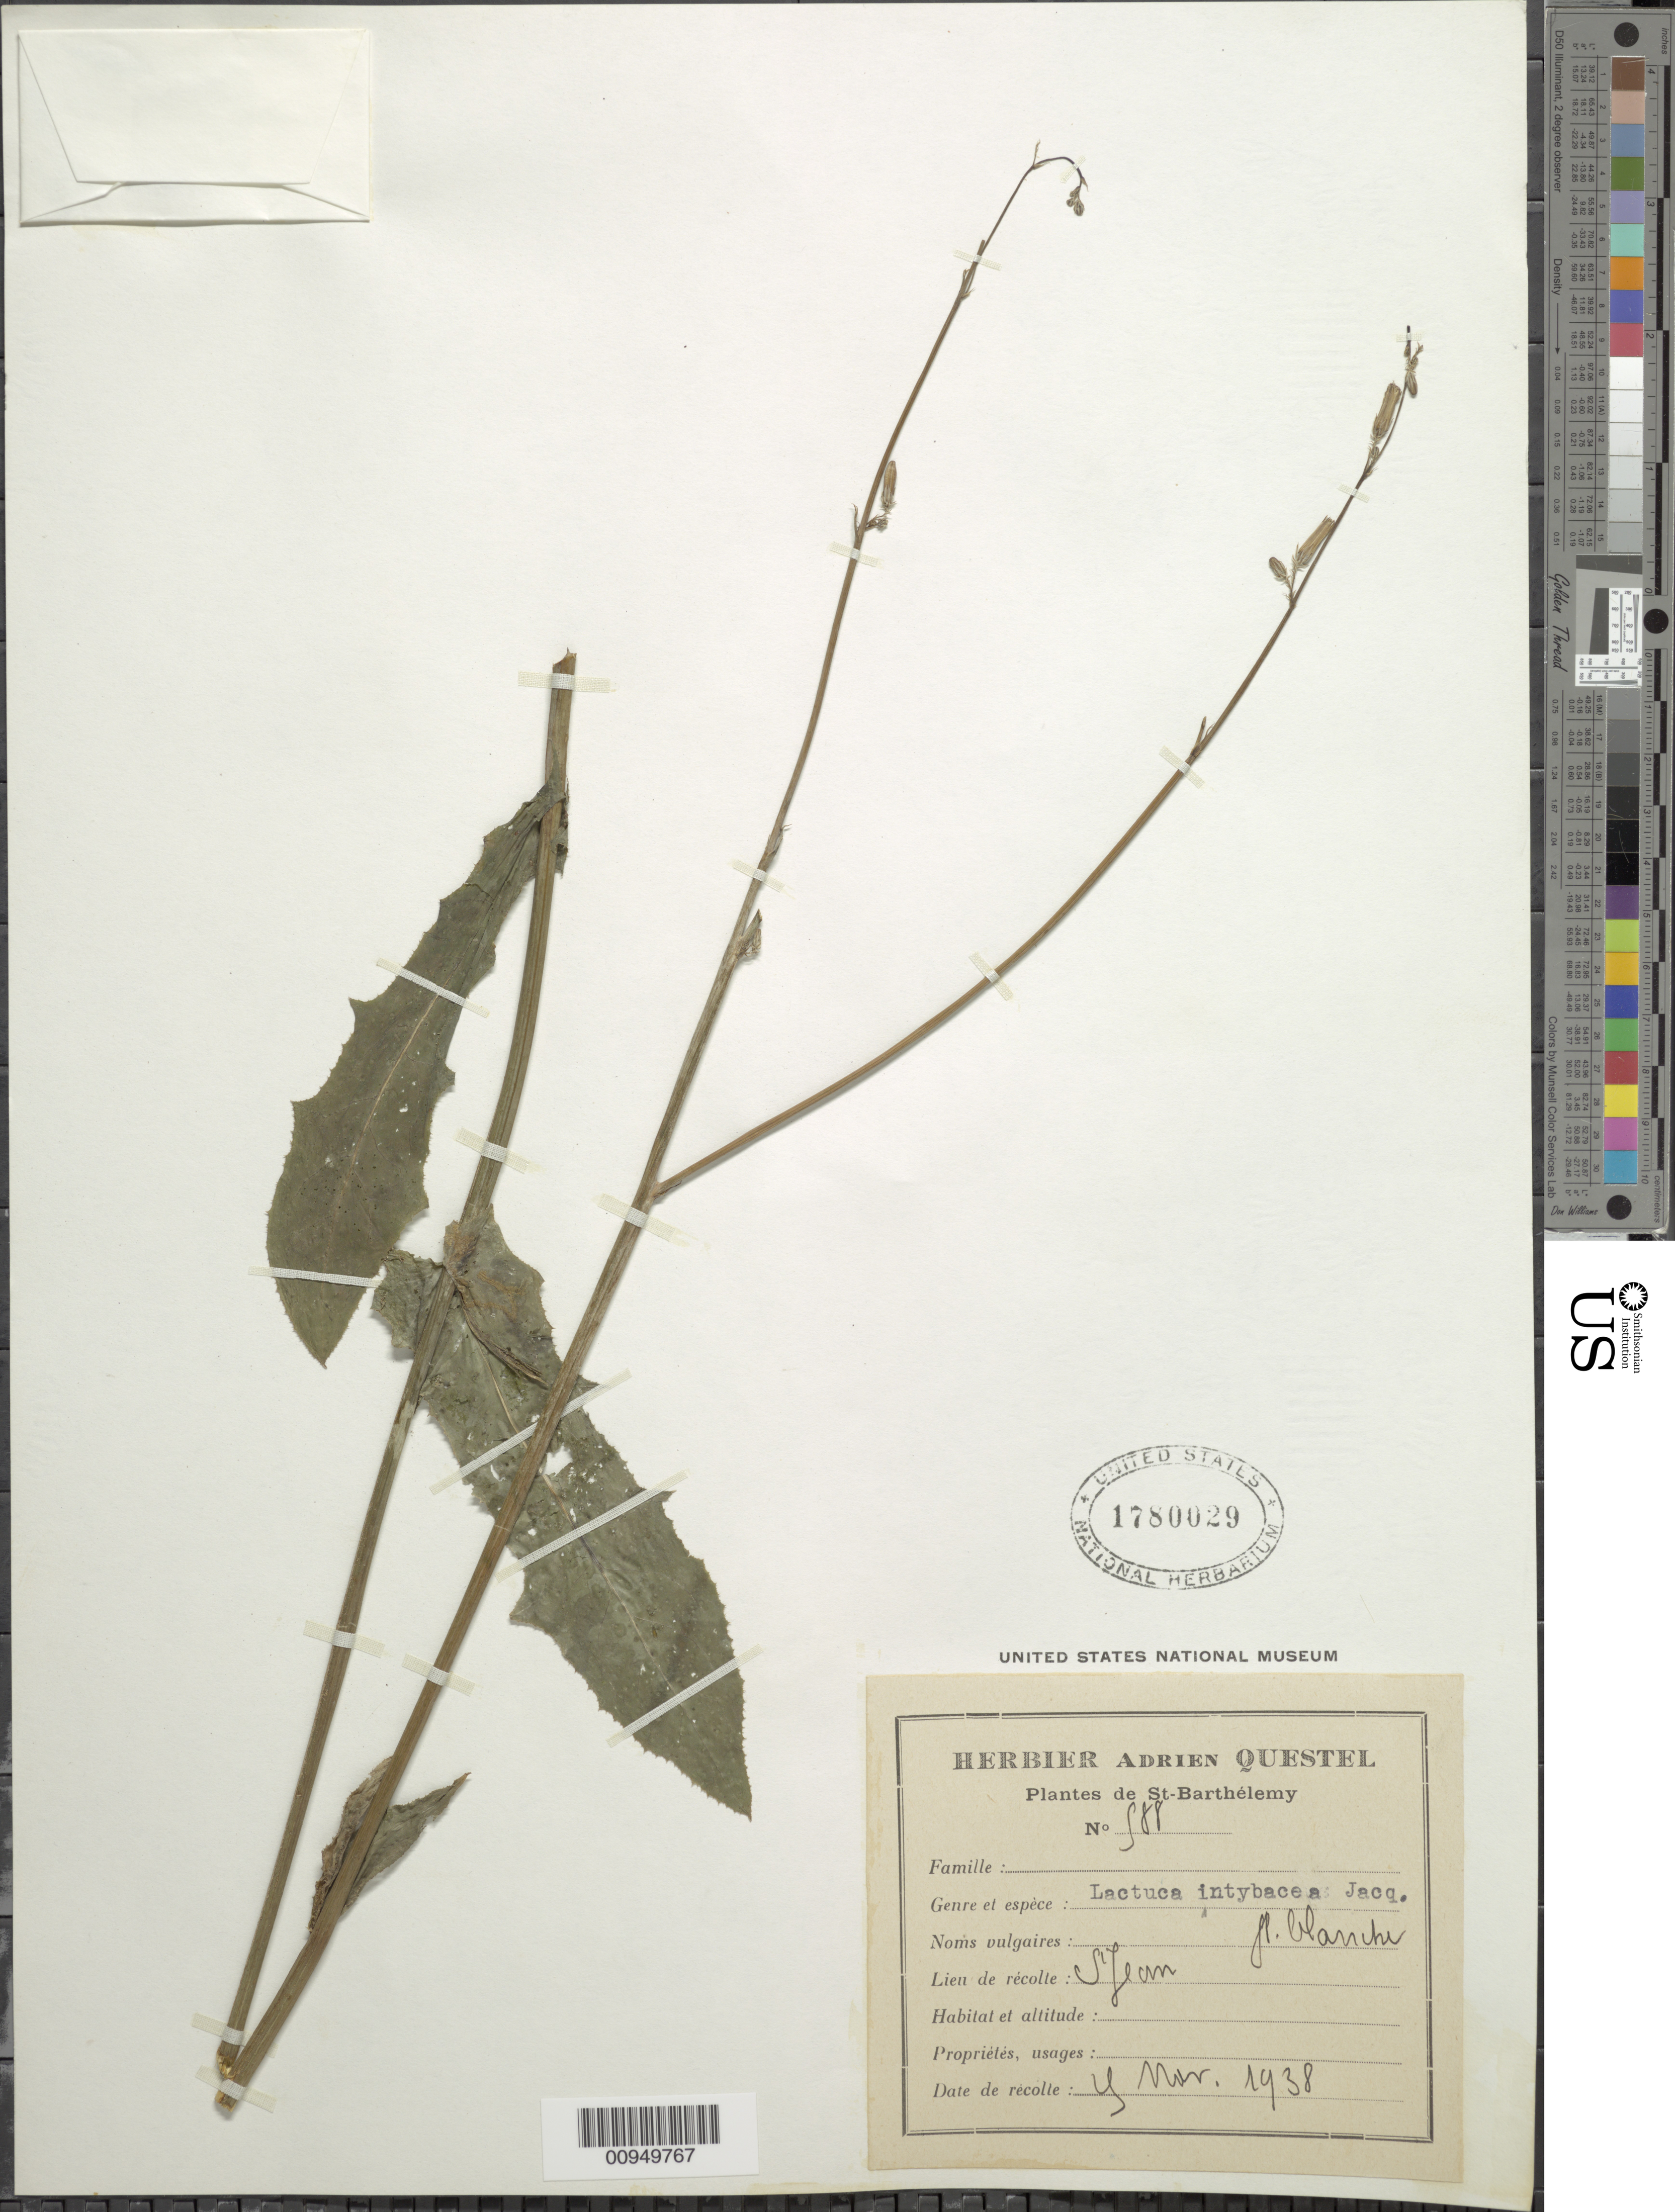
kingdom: Plantae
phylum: Tracheophyta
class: Magnoliopsida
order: Asterales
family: Asteraceae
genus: Launaea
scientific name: Launaea intybacea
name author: (Jacq.) Beauverd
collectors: A. Questel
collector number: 588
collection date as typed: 15 Mar 1938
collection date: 1938-03-15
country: Saint Barthélemy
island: St. Barthélemy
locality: St. Jean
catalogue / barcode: US 1780029